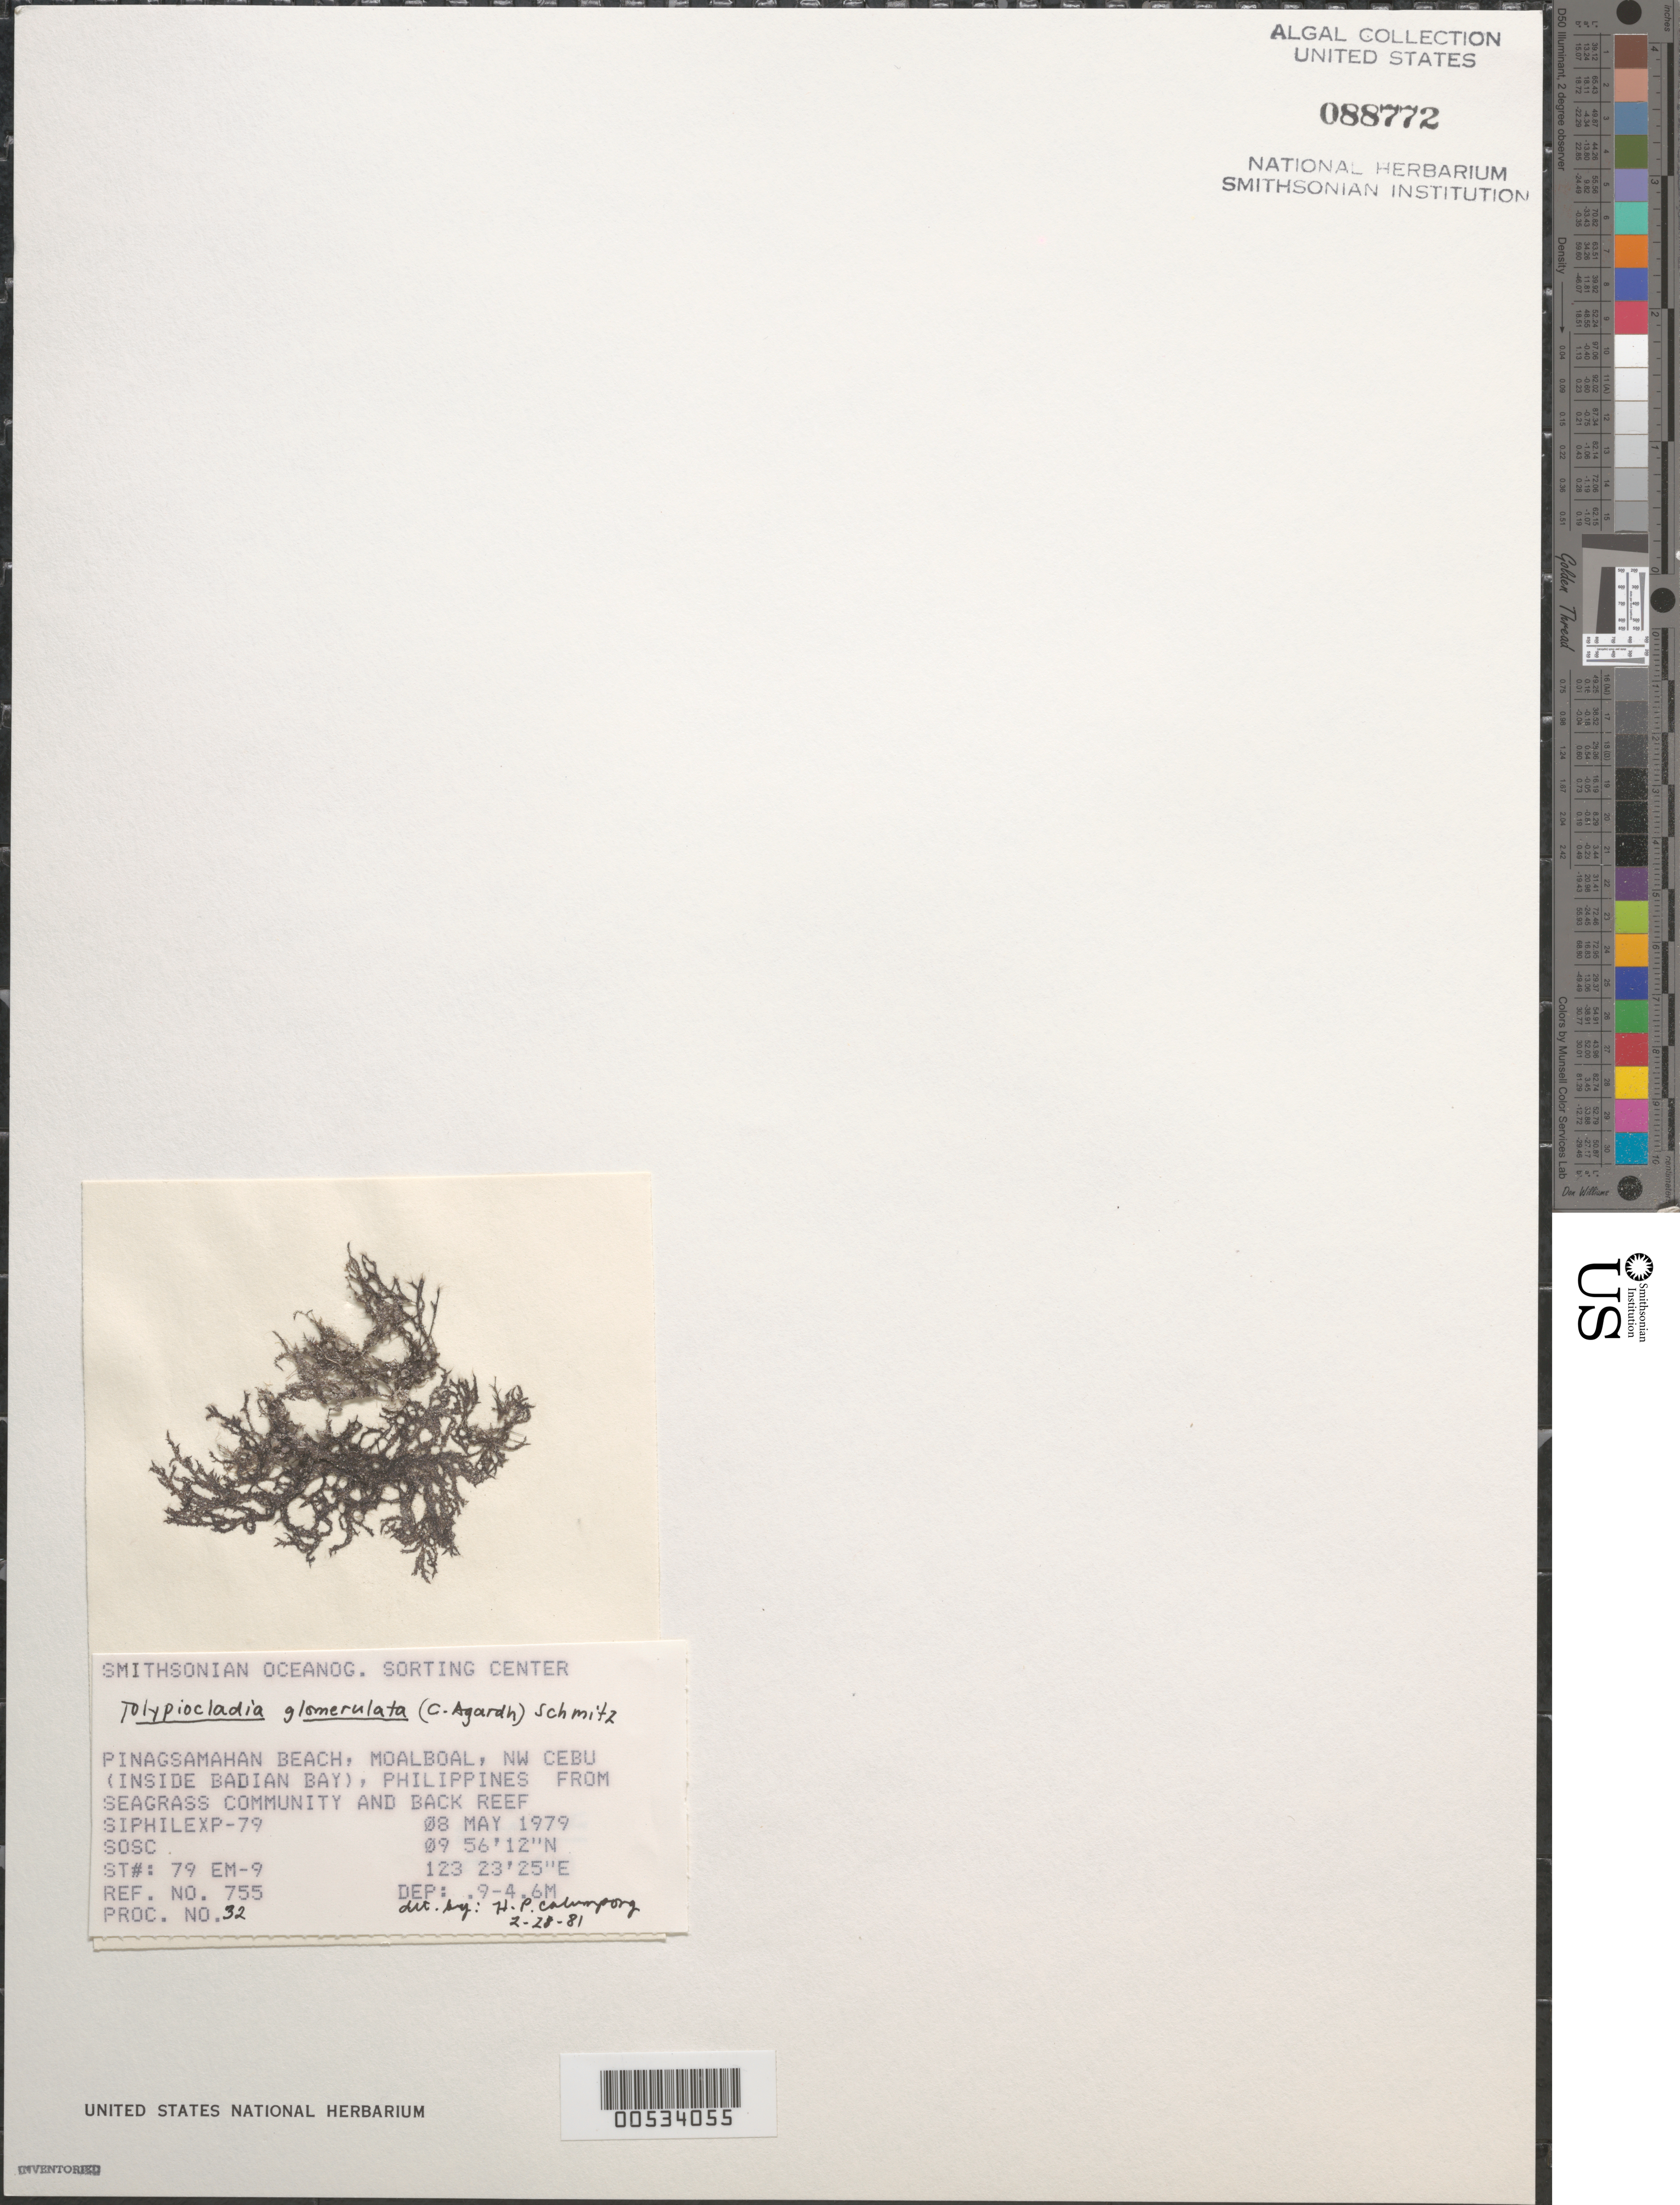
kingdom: Plantae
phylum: Rhodophyta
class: Florideophyceae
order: Ceramiales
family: Rhodomelaceae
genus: Tolypiocladia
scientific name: Tolypiocladia glomerulata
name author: (C. Agardh) F. Schmitz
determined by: Calumpong, H. P.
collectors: SOSC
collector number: Station 79 Em-9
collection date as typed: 08 May 1979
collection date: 1979-05-08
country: Philippines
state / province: Central Visayas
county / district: Cebu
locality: Pinagsamahan beach, moalboal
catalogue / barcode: US 88772